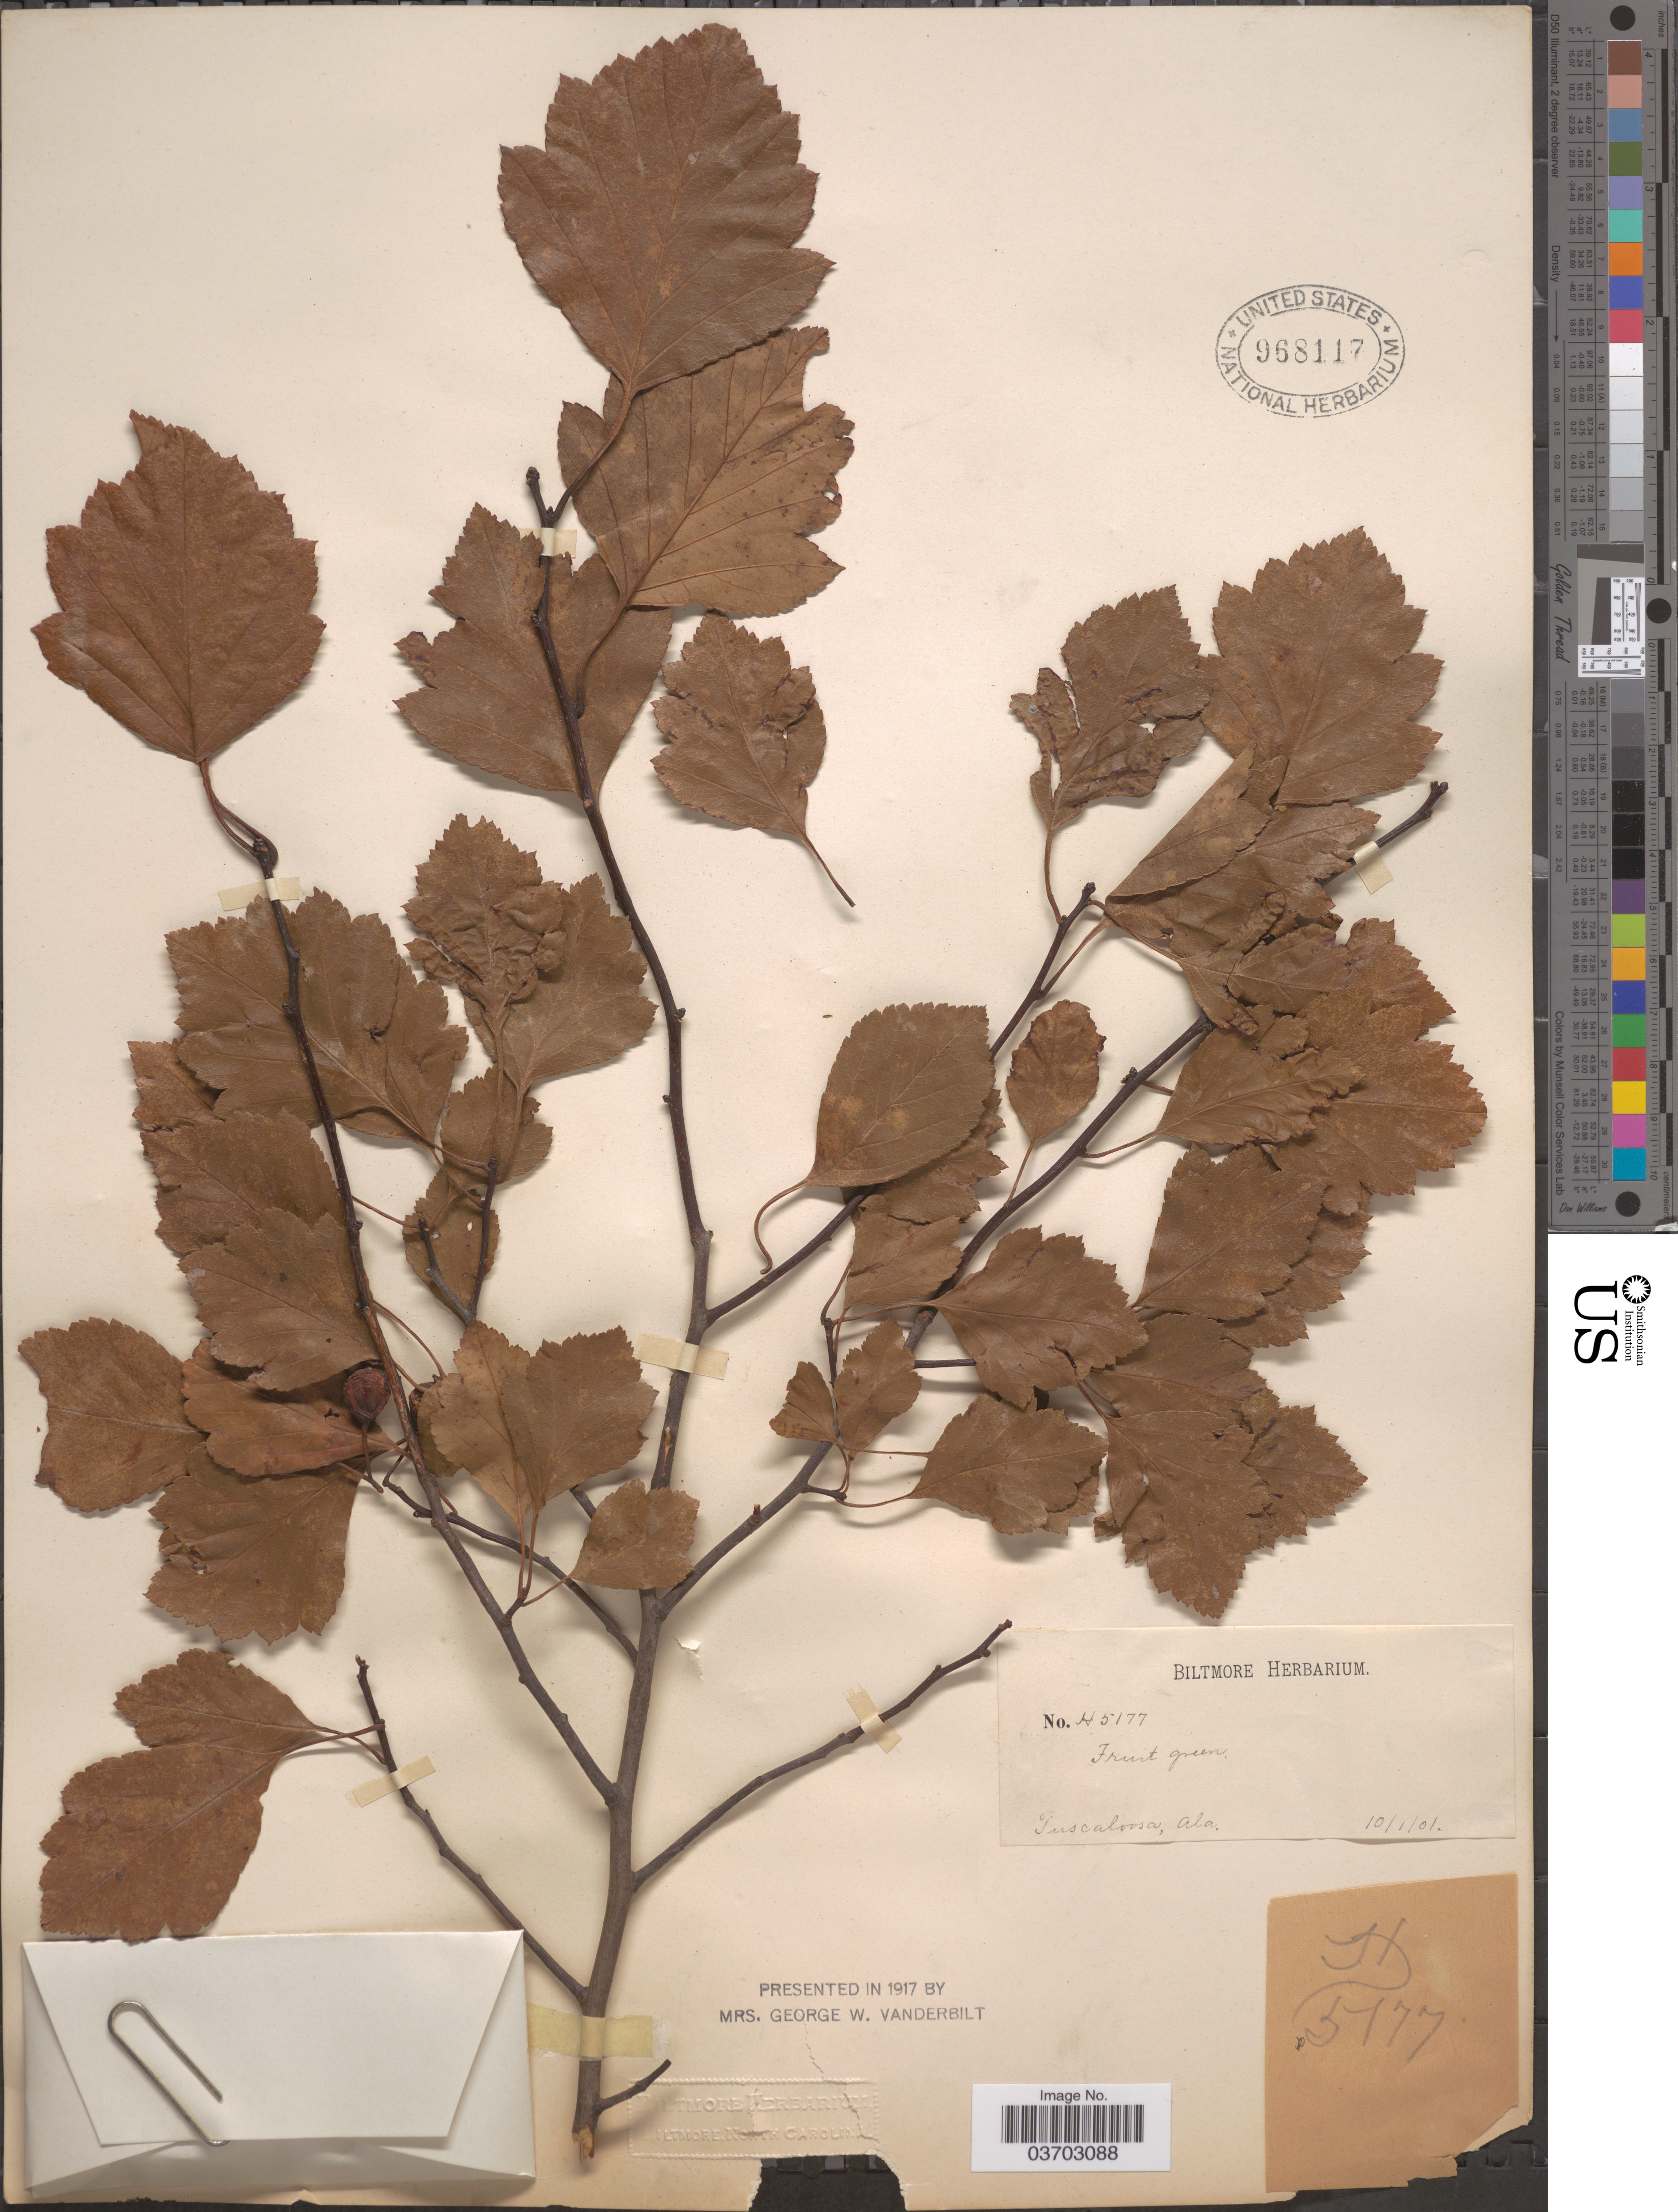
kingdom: Plantae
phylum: Tracheophyta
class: Magnoliopsida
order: Rosales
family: Rosaceae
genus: Crataegus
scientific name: Crataegus sp.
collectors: ex herb. Biltmore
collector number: H5177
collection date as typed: Transcribed d/m/y: 1/10/1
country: United States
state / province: Alabama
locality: Tuscaloosa.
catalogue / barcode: US 968117